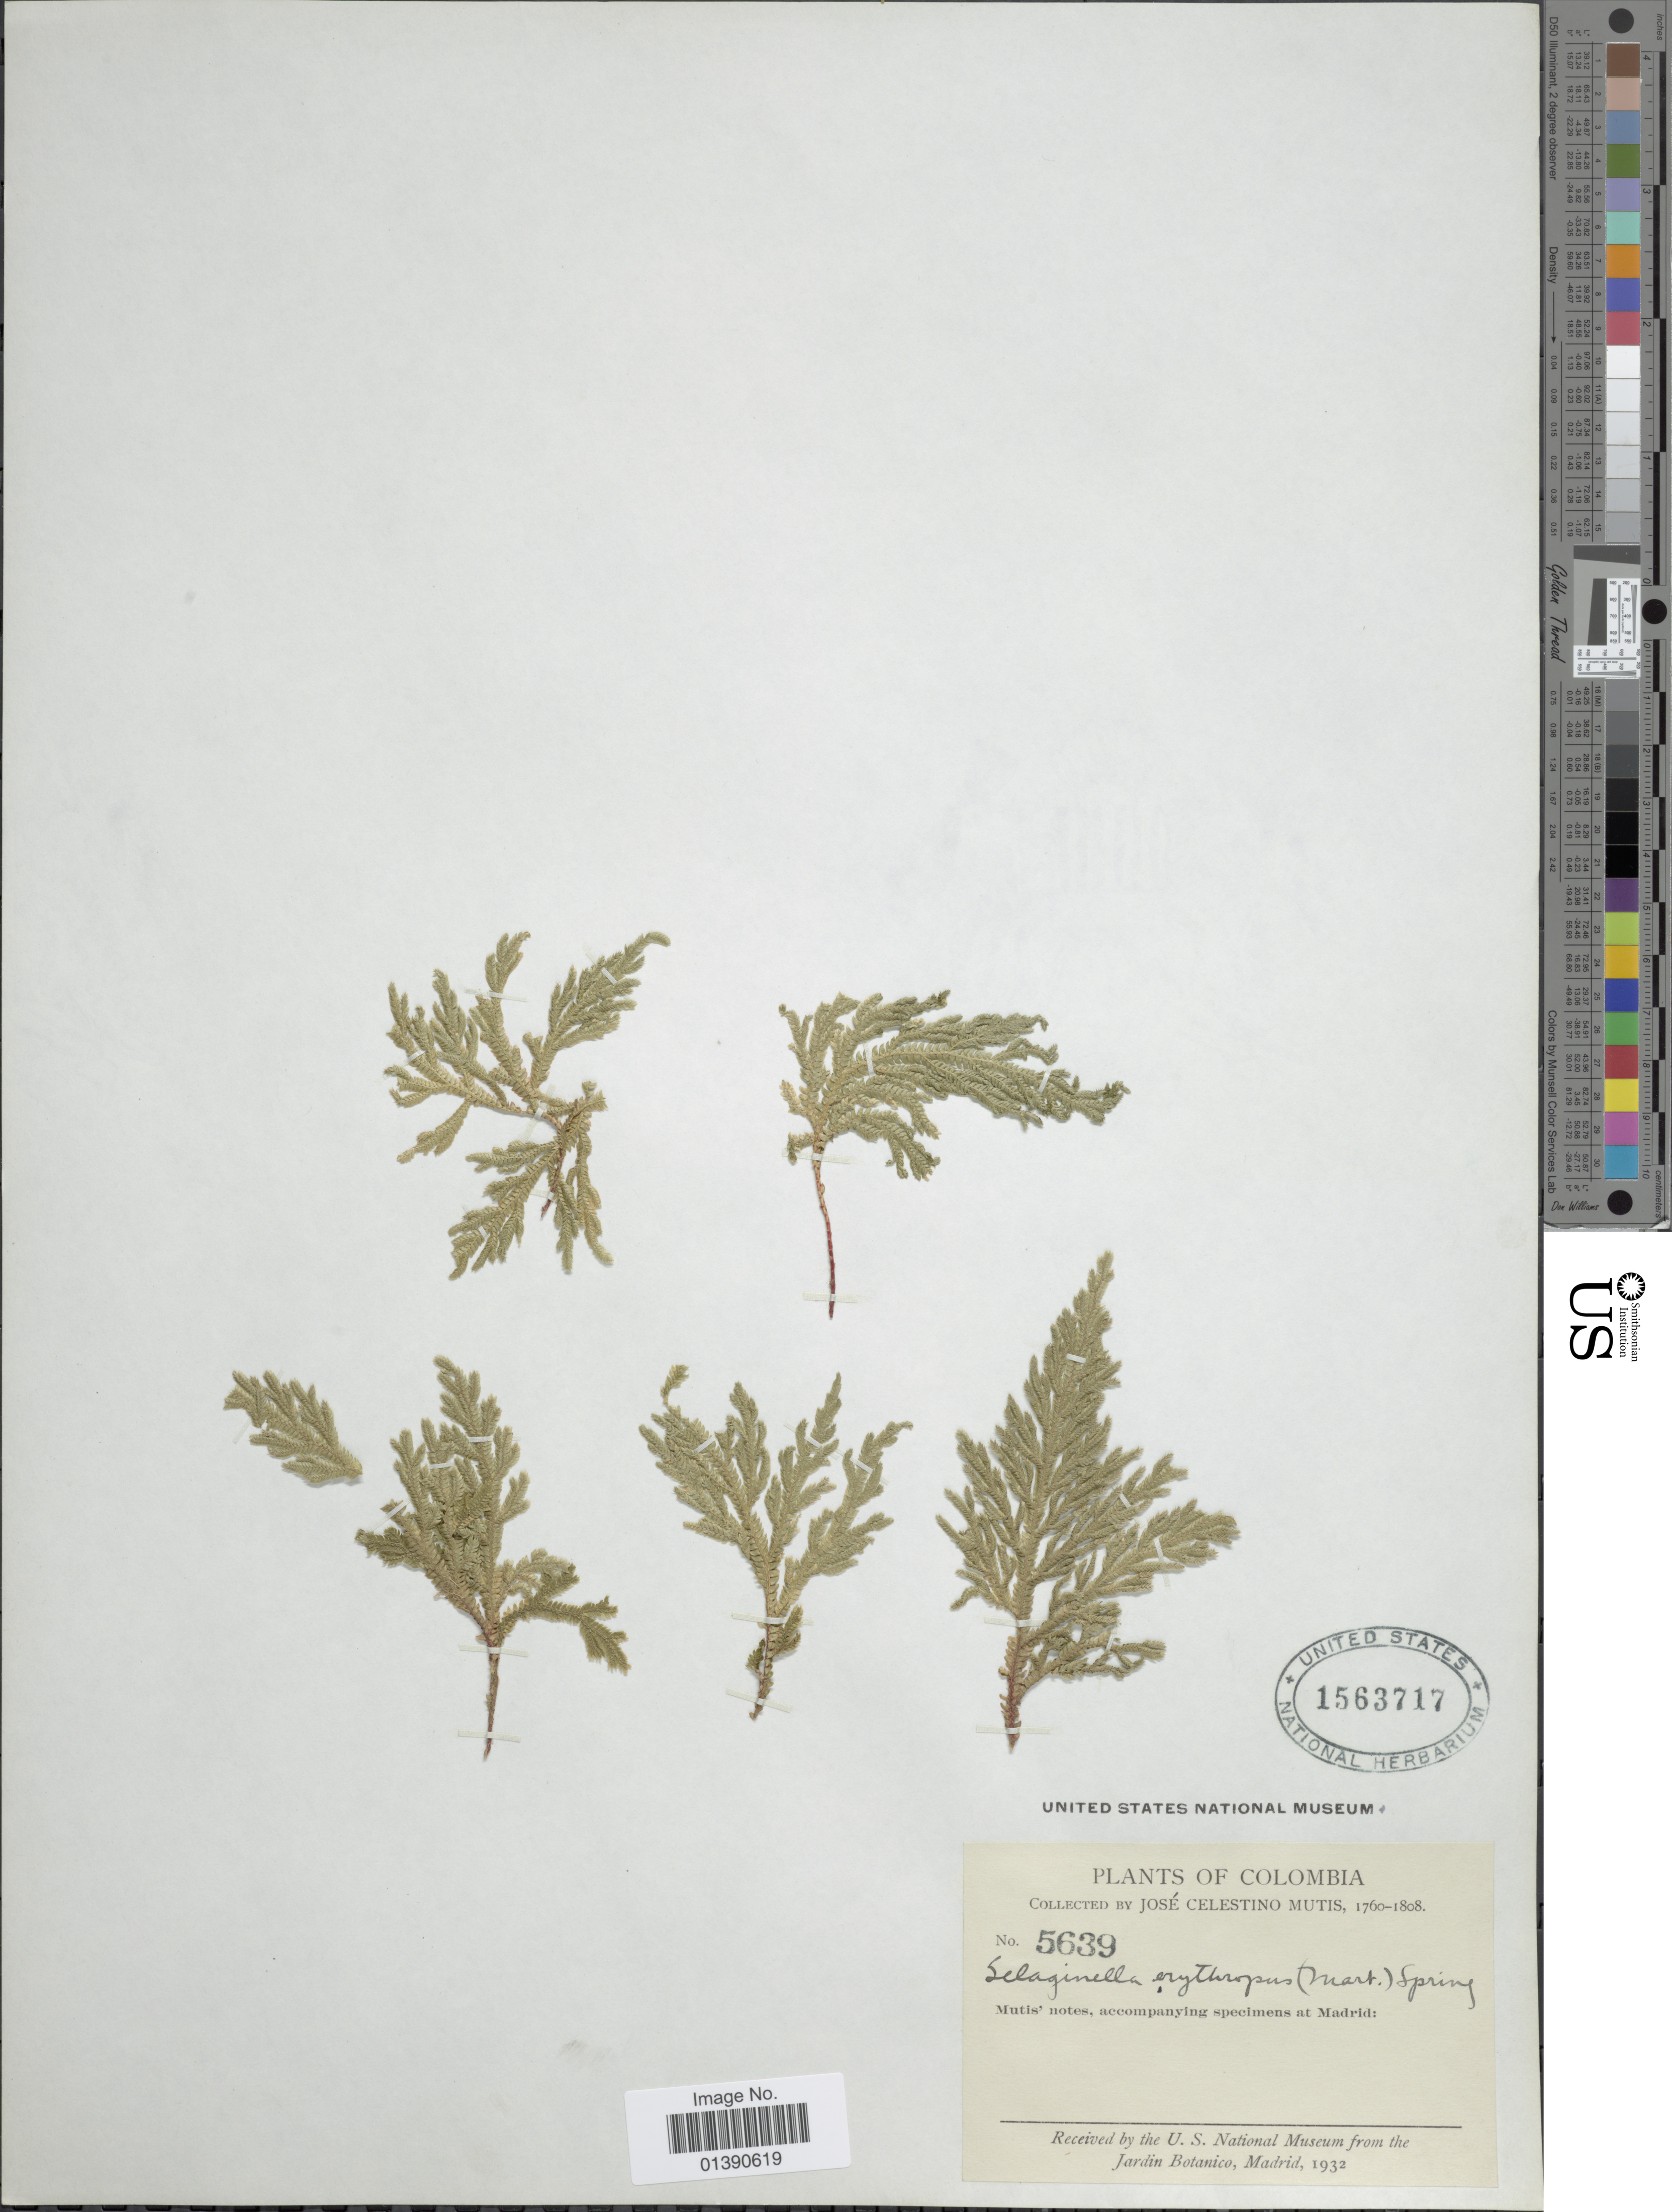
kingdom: Plantae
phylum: Tracheophyta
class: Lycopodiopsida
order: Selaginellales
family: Selaginellaceae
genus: Selaginella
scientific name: Selaginella erythropus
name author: (Mart.) Hieron.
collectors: J. C. B. Mutis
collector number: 5639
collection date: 1760/1808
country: Colombia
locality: Muti'notes, accompanying specimens at Madrid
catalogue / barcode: US 1563717